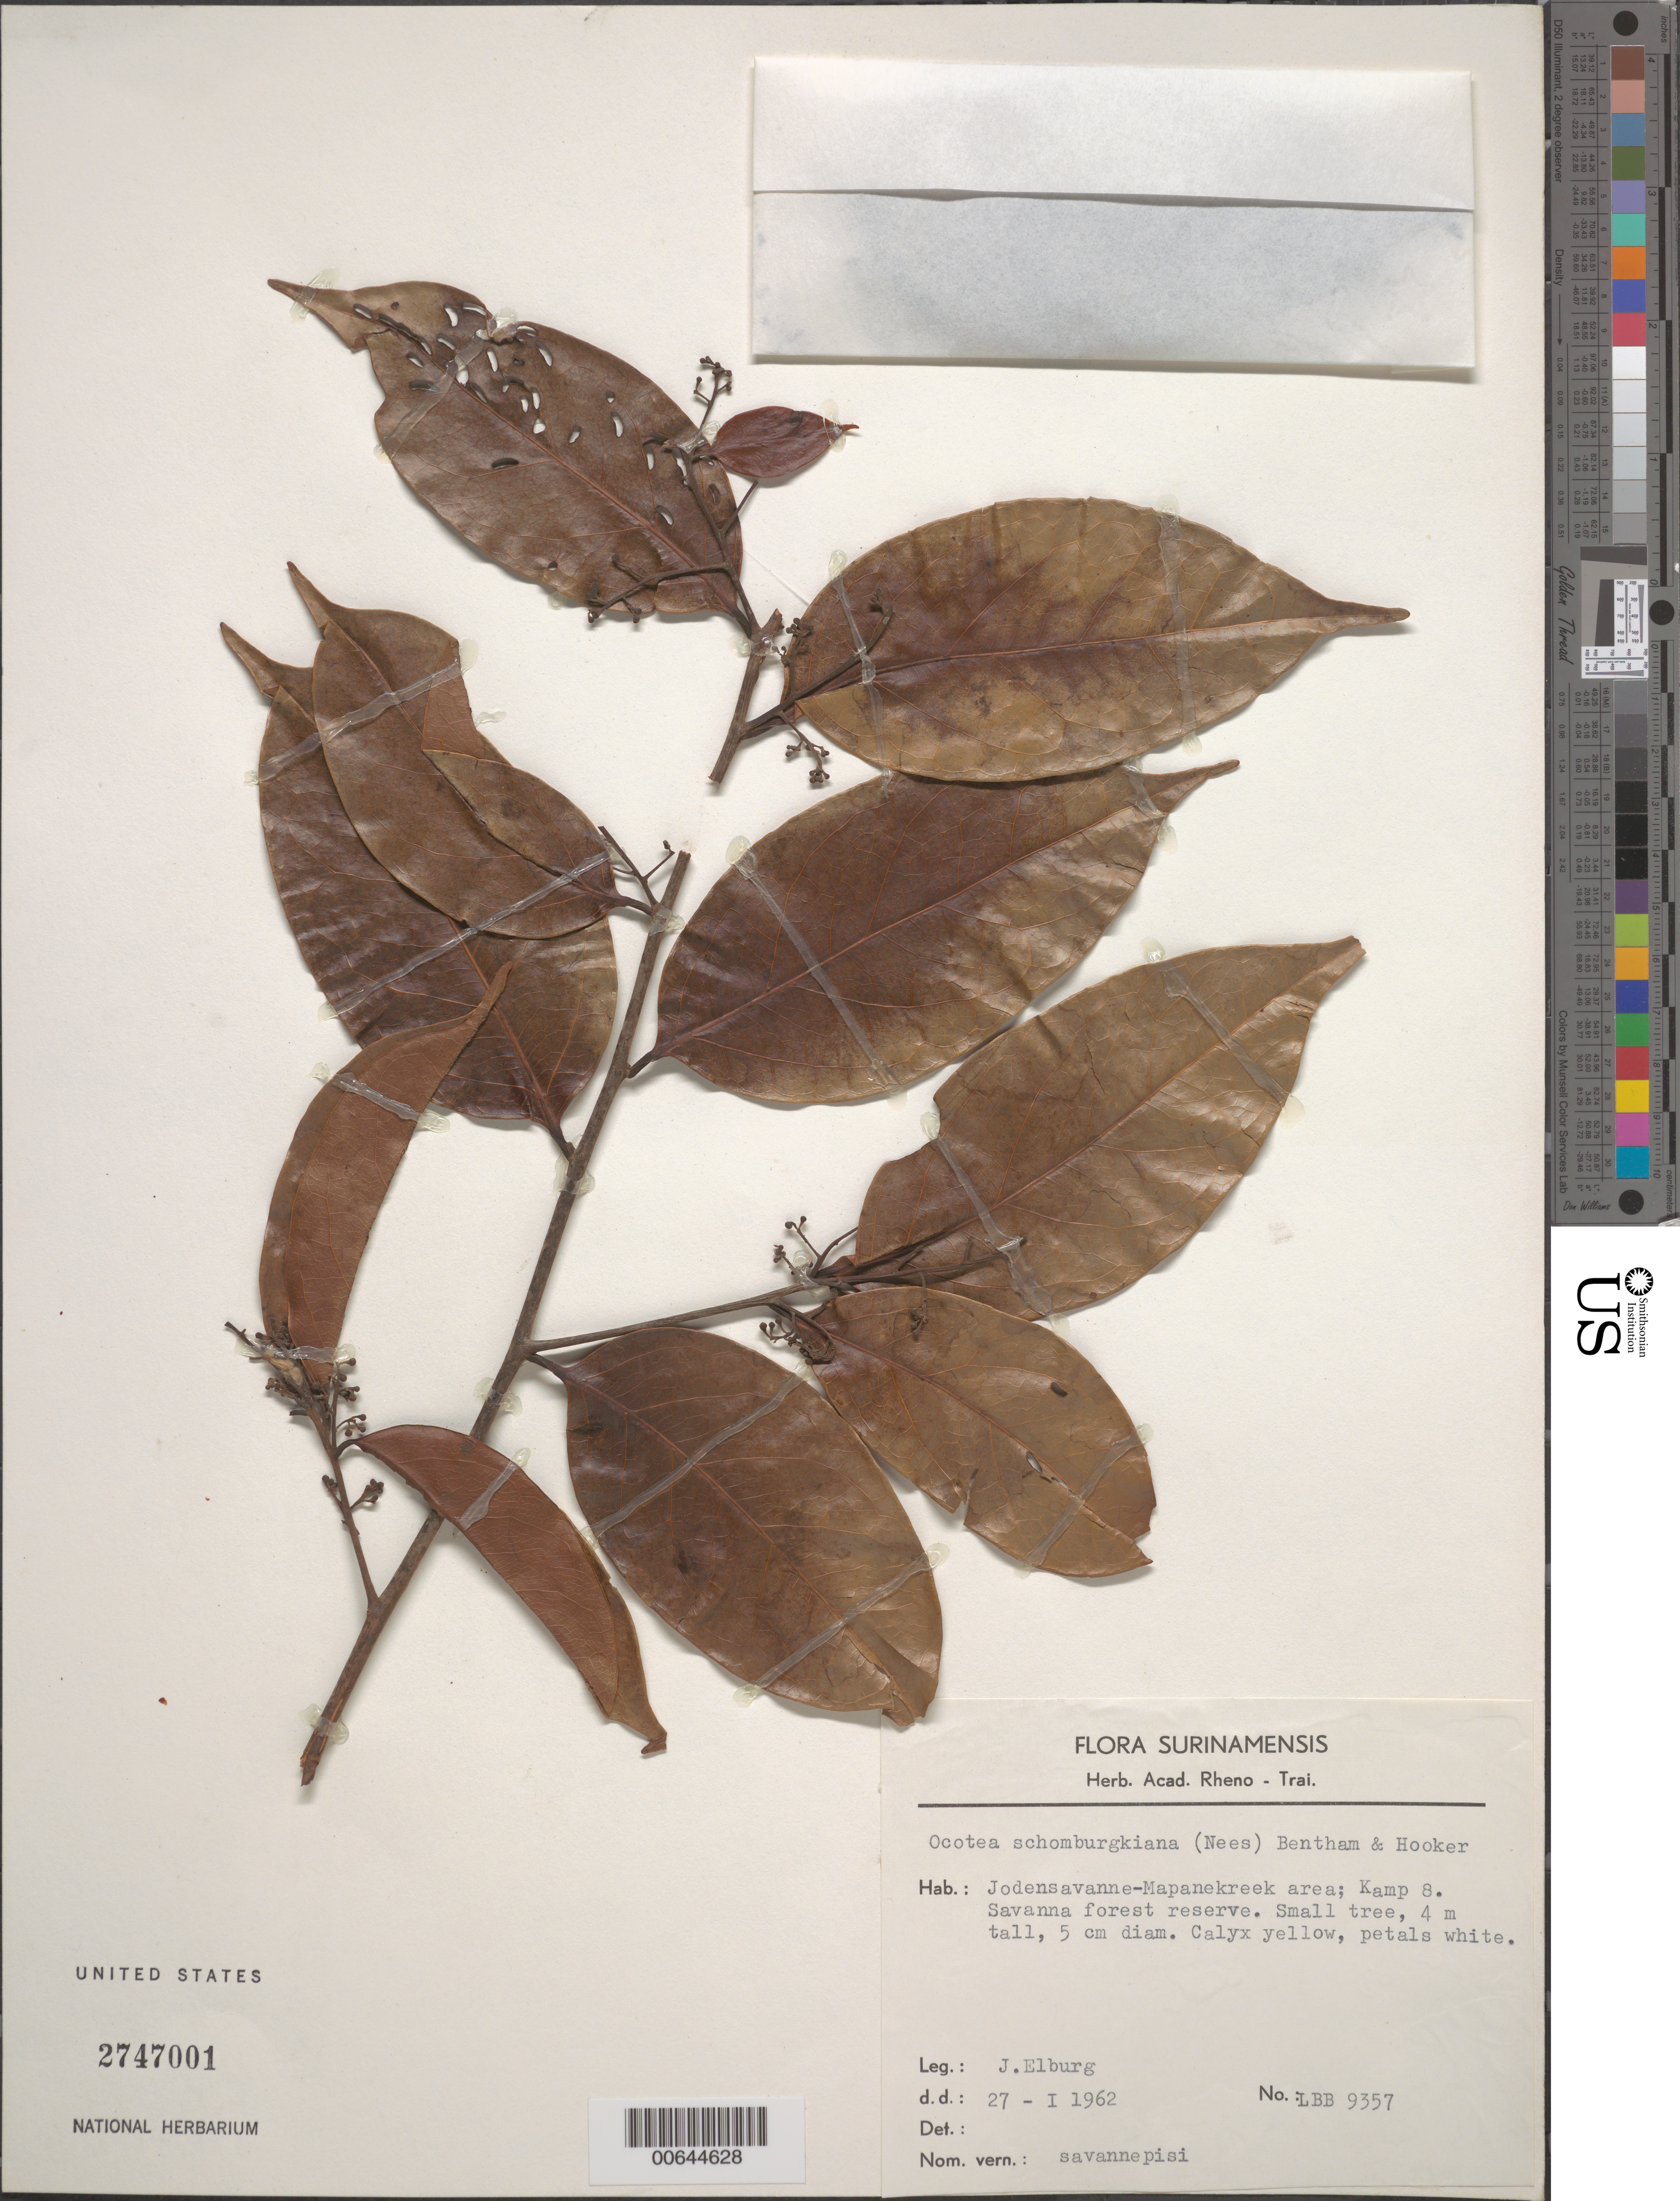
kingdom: Plantae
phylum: Tracheophyta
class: Magnoliopsida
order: Laurales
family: Lauraceae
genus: Ocotea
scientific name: Ocotea schomburgkiana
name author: (Nees) Mez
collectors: J. Elburg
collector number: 9357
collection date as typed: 27-Jan-62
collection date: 1962-01-27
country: Suriname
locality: Jodensavanne-Mapane kreek area, Kamp 8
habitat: Savanna forest reserve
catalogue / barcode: US 2747001